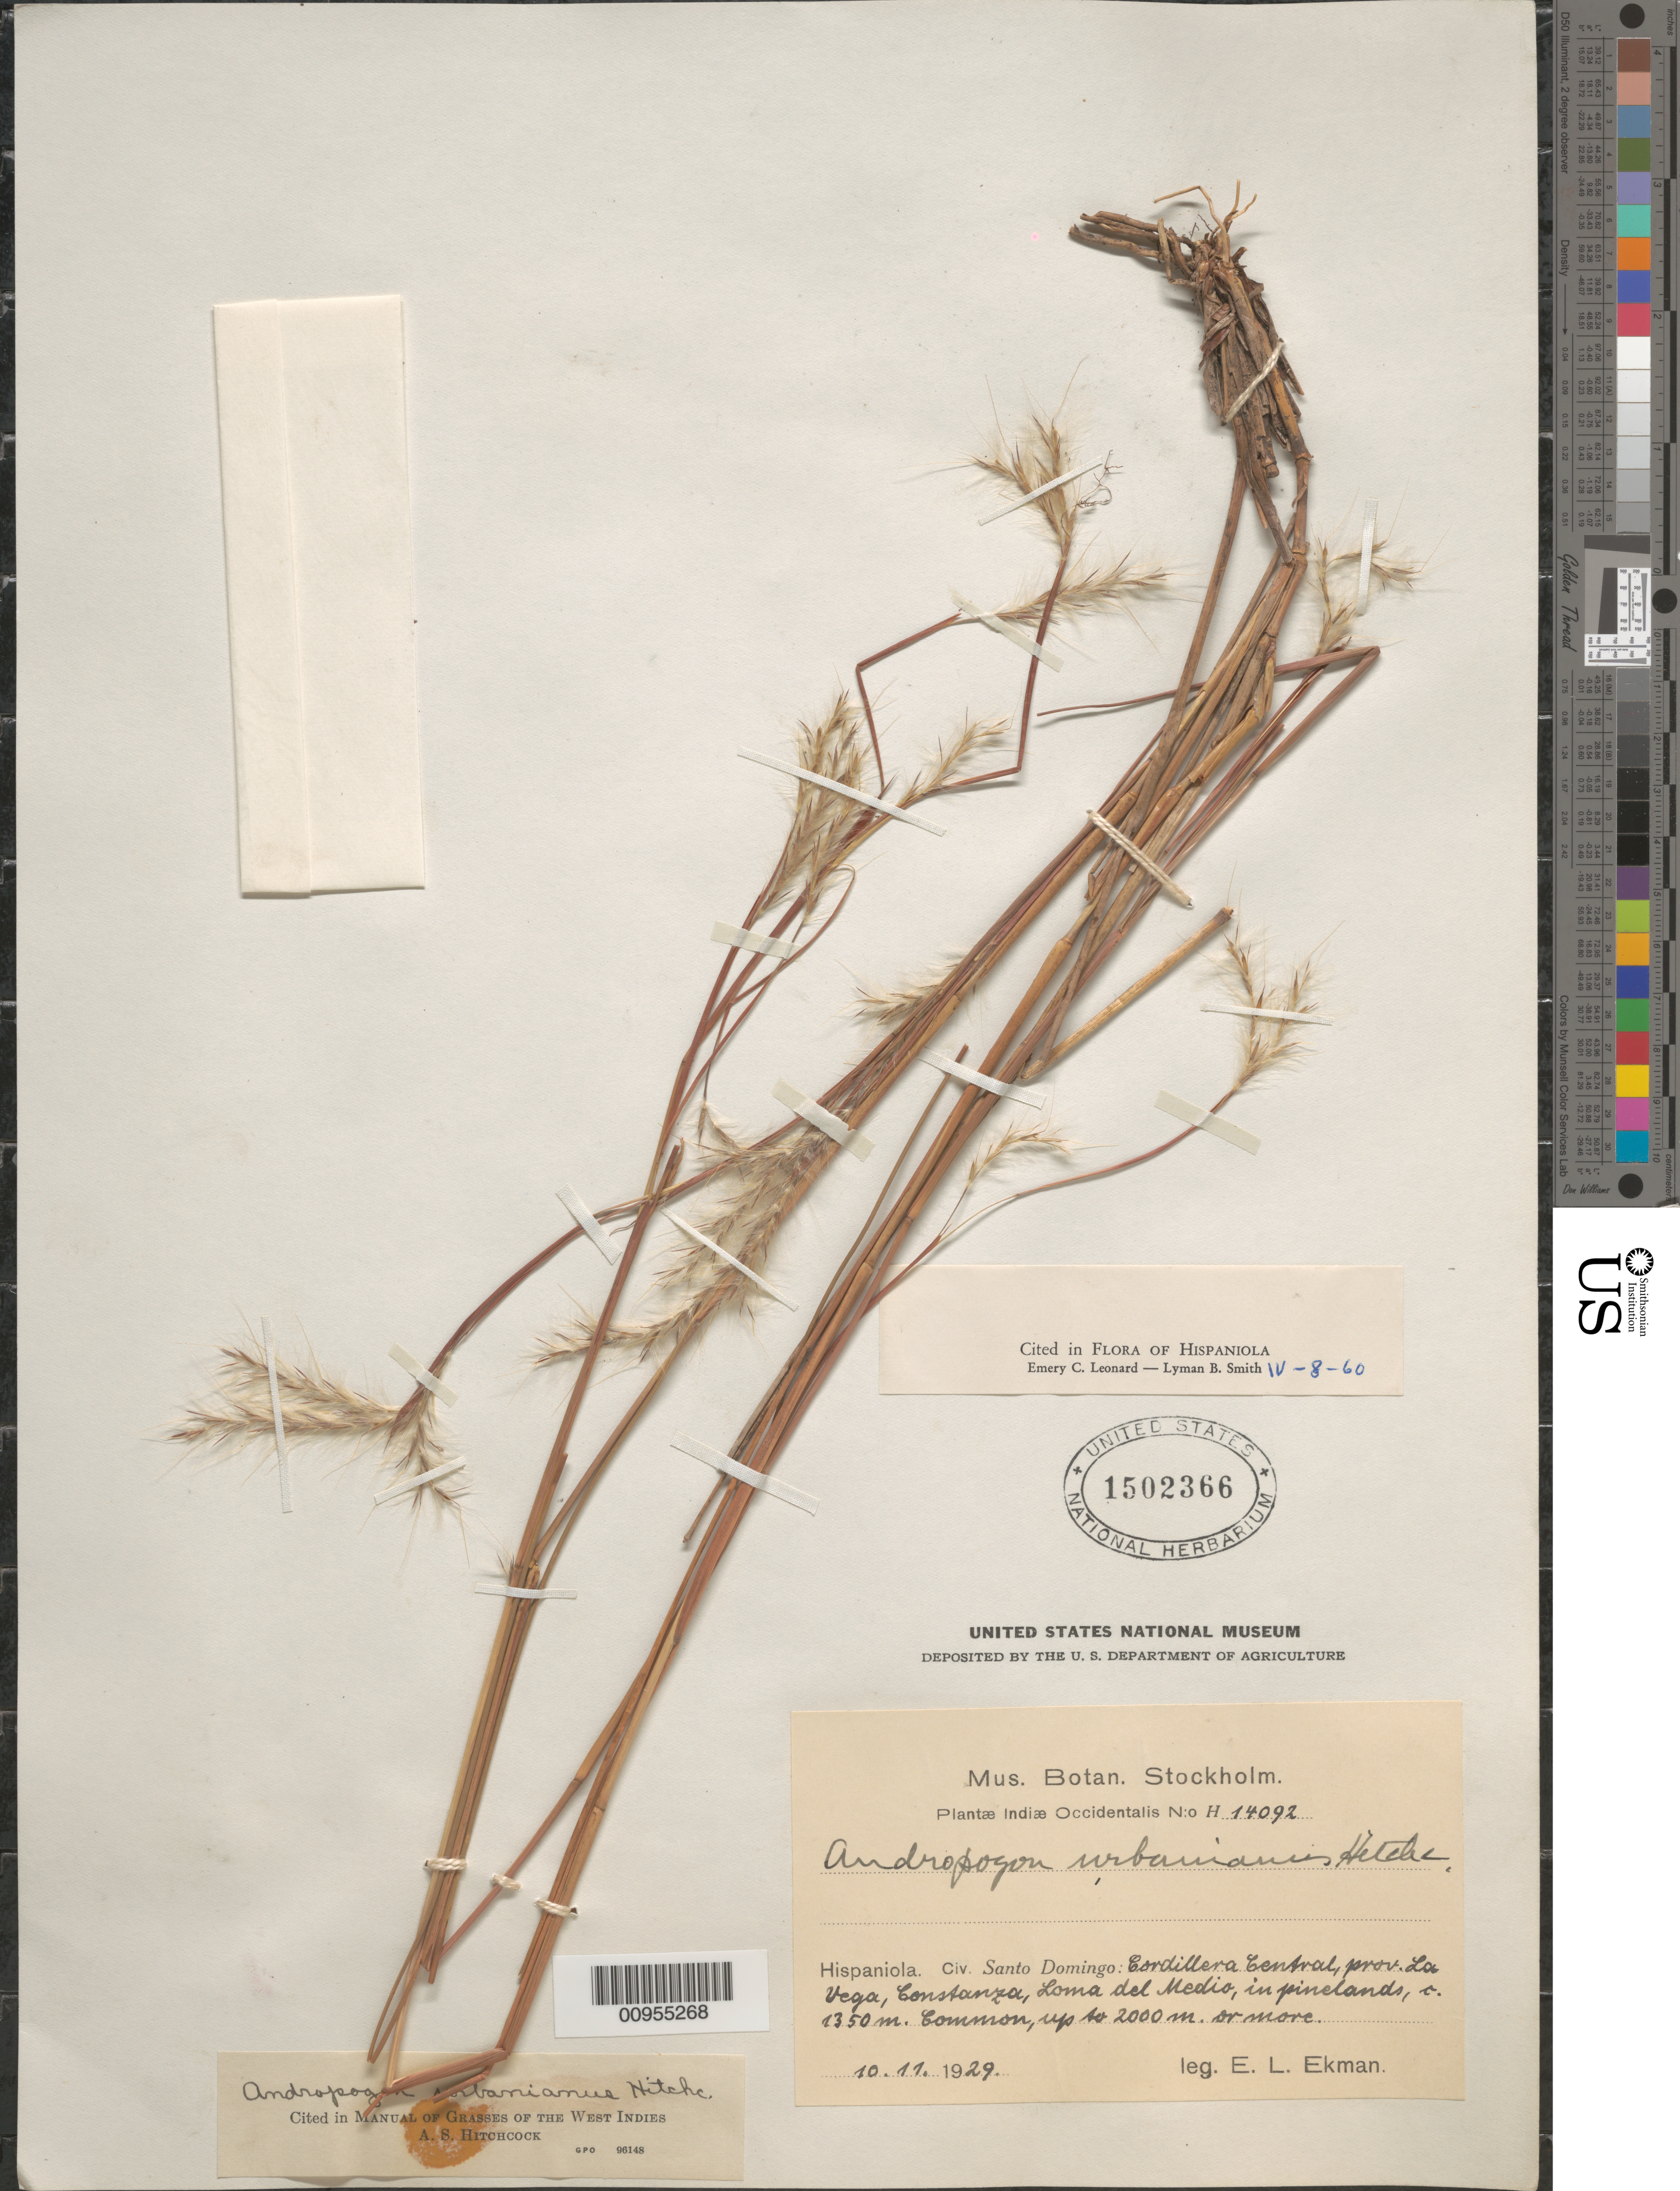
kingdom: Plantae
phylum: Tracheophyta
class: Liliopsida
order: Poales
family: Poaceae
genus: Andropogon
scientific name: Andropogon urbanianus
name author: Hitchc.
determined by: Leonard, E. S.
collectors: E. L. Ekman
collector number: H 14092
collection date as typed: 10 Nov 1929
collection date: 1929-11-10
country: Dominican Republic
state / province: La Vega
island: Hispaniola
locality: Santo Domingo: Cordillera Central, Constanza, Loma del Medio.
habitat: In pinelands, common up to 2,000 m or more.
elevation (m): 1350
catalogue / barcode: US 1502366